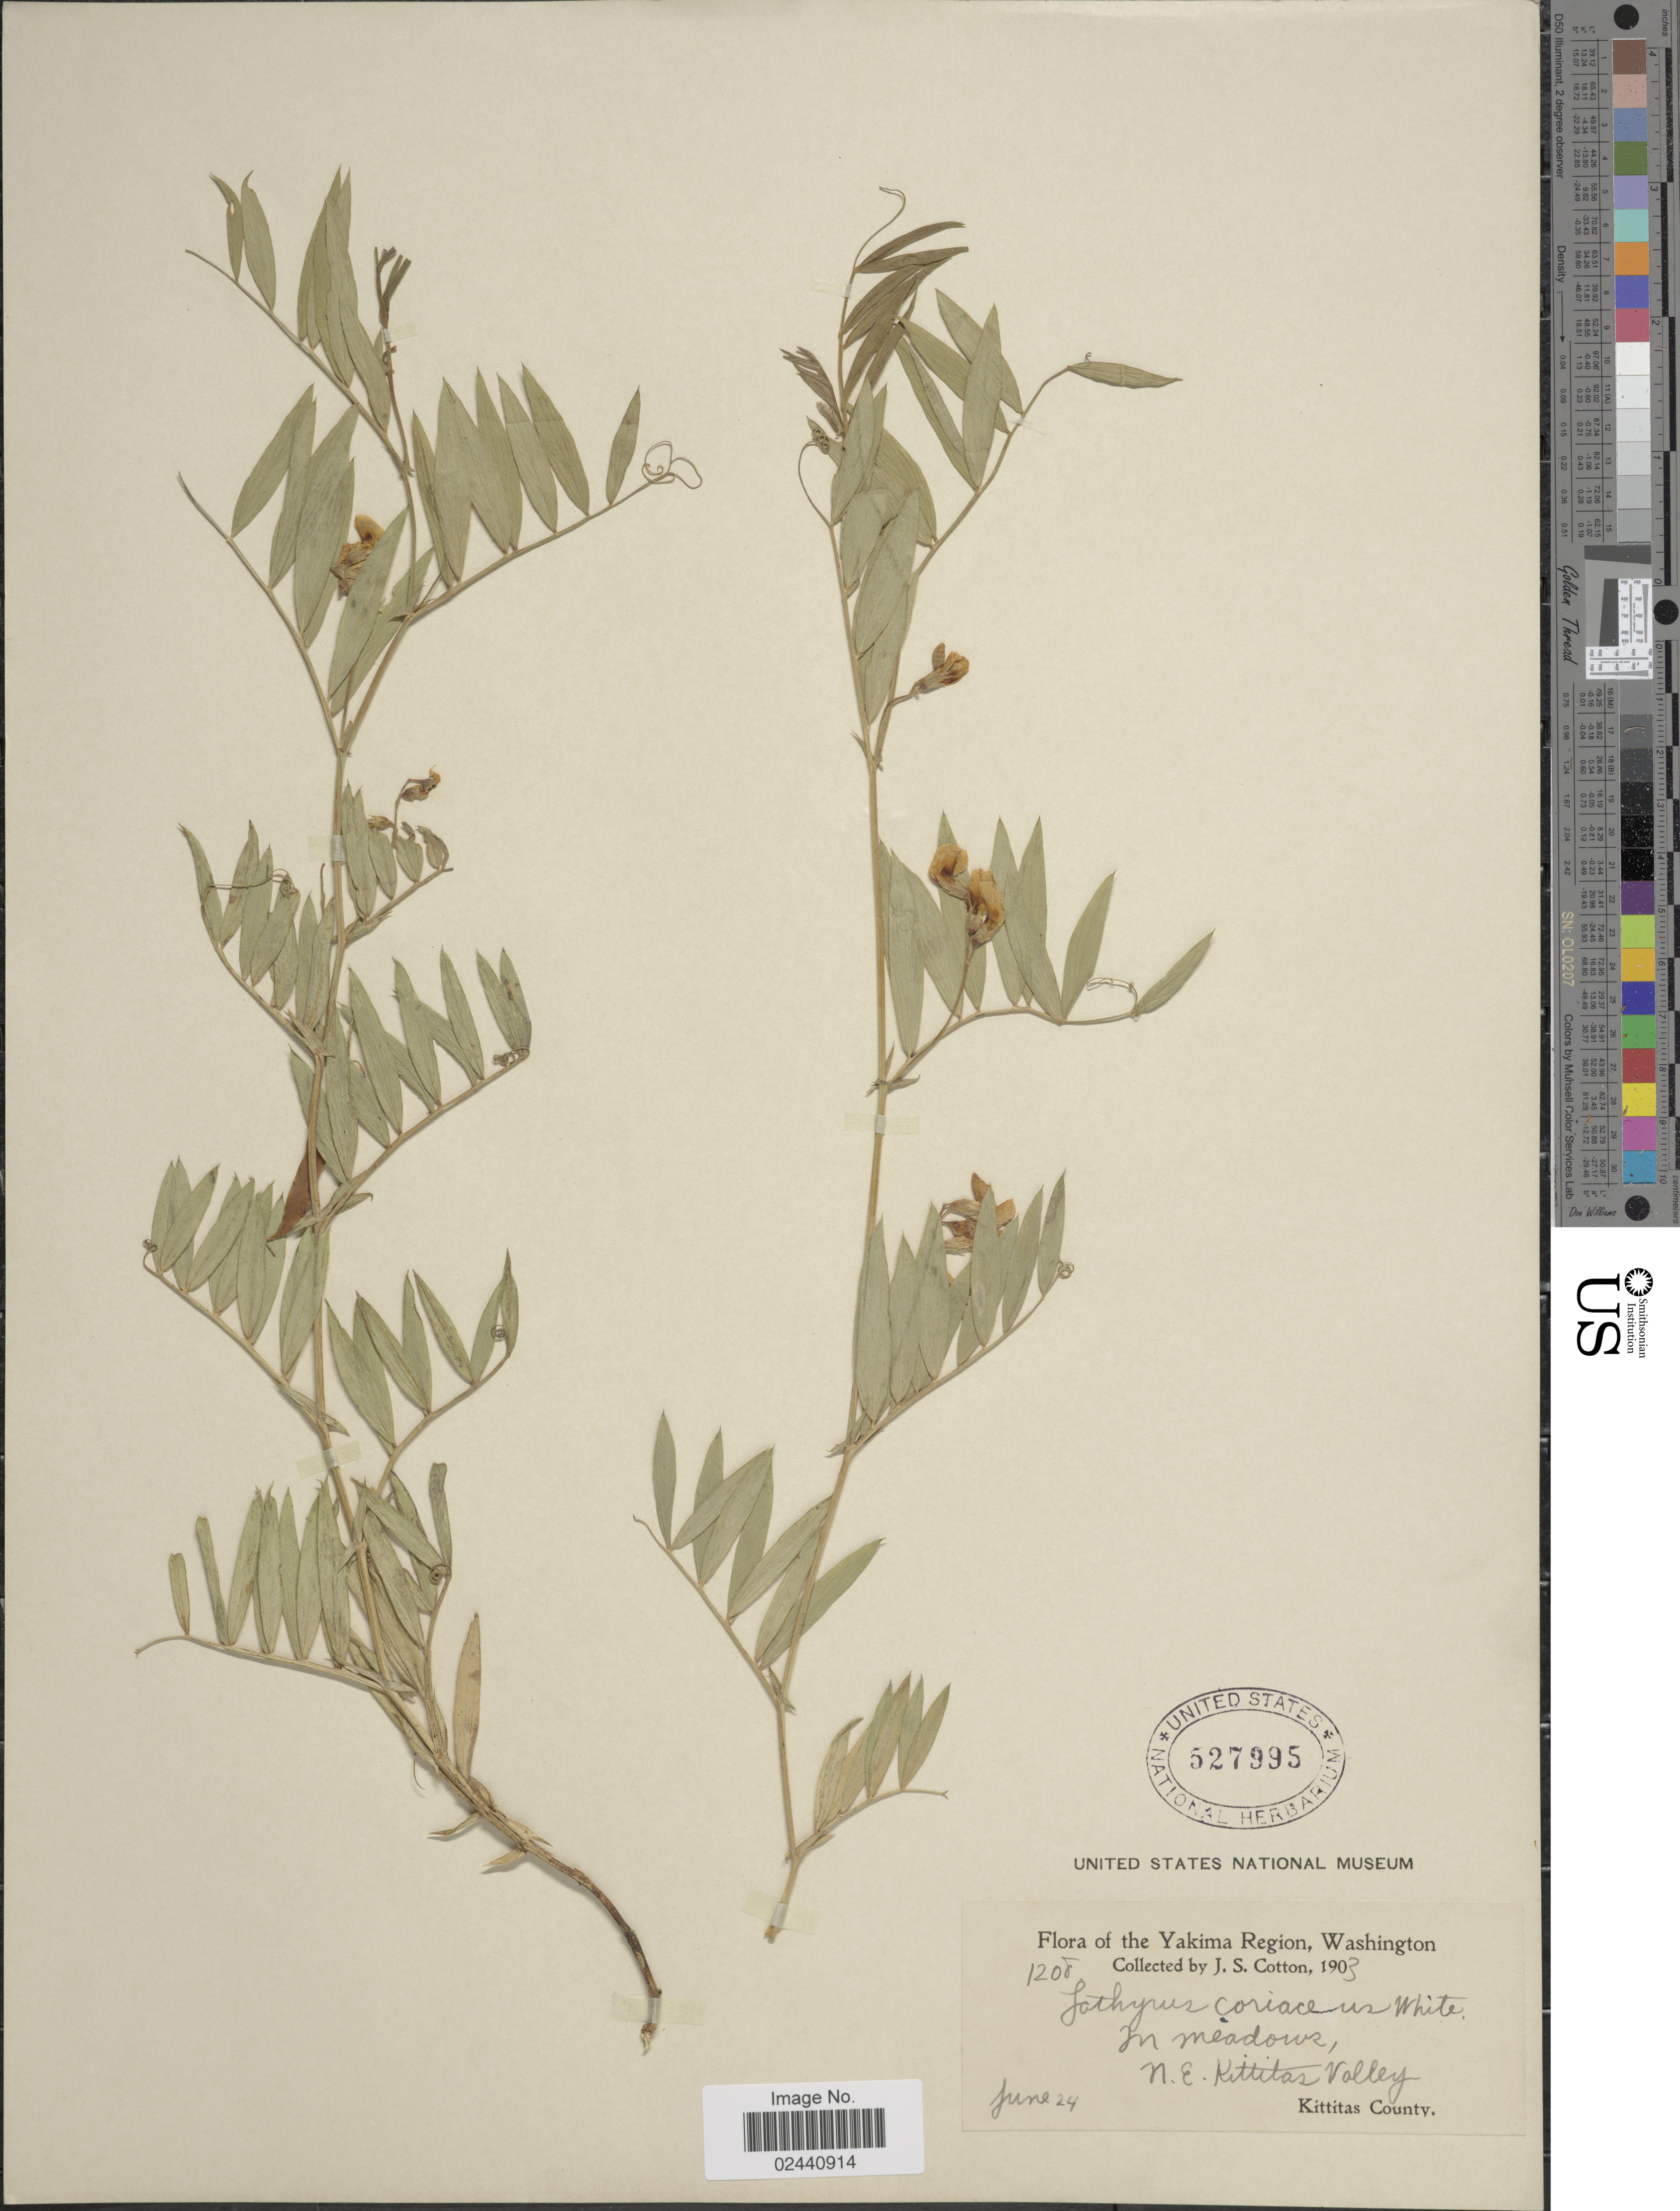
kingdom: Plantae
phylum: Tracheophyta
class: Magnoliopsida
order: Fabales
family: Fabaceae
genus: Lathyrus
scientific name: Lathyrus lanszwertii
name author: Kellogg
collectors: J. S. Cotton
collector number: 1208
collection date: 1903-06-24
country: United States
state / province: Washington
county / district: Kittitas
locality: Yakima Region, In meadows, N.E. Kittitas Valley, Kittitas County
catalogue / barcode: US 527995